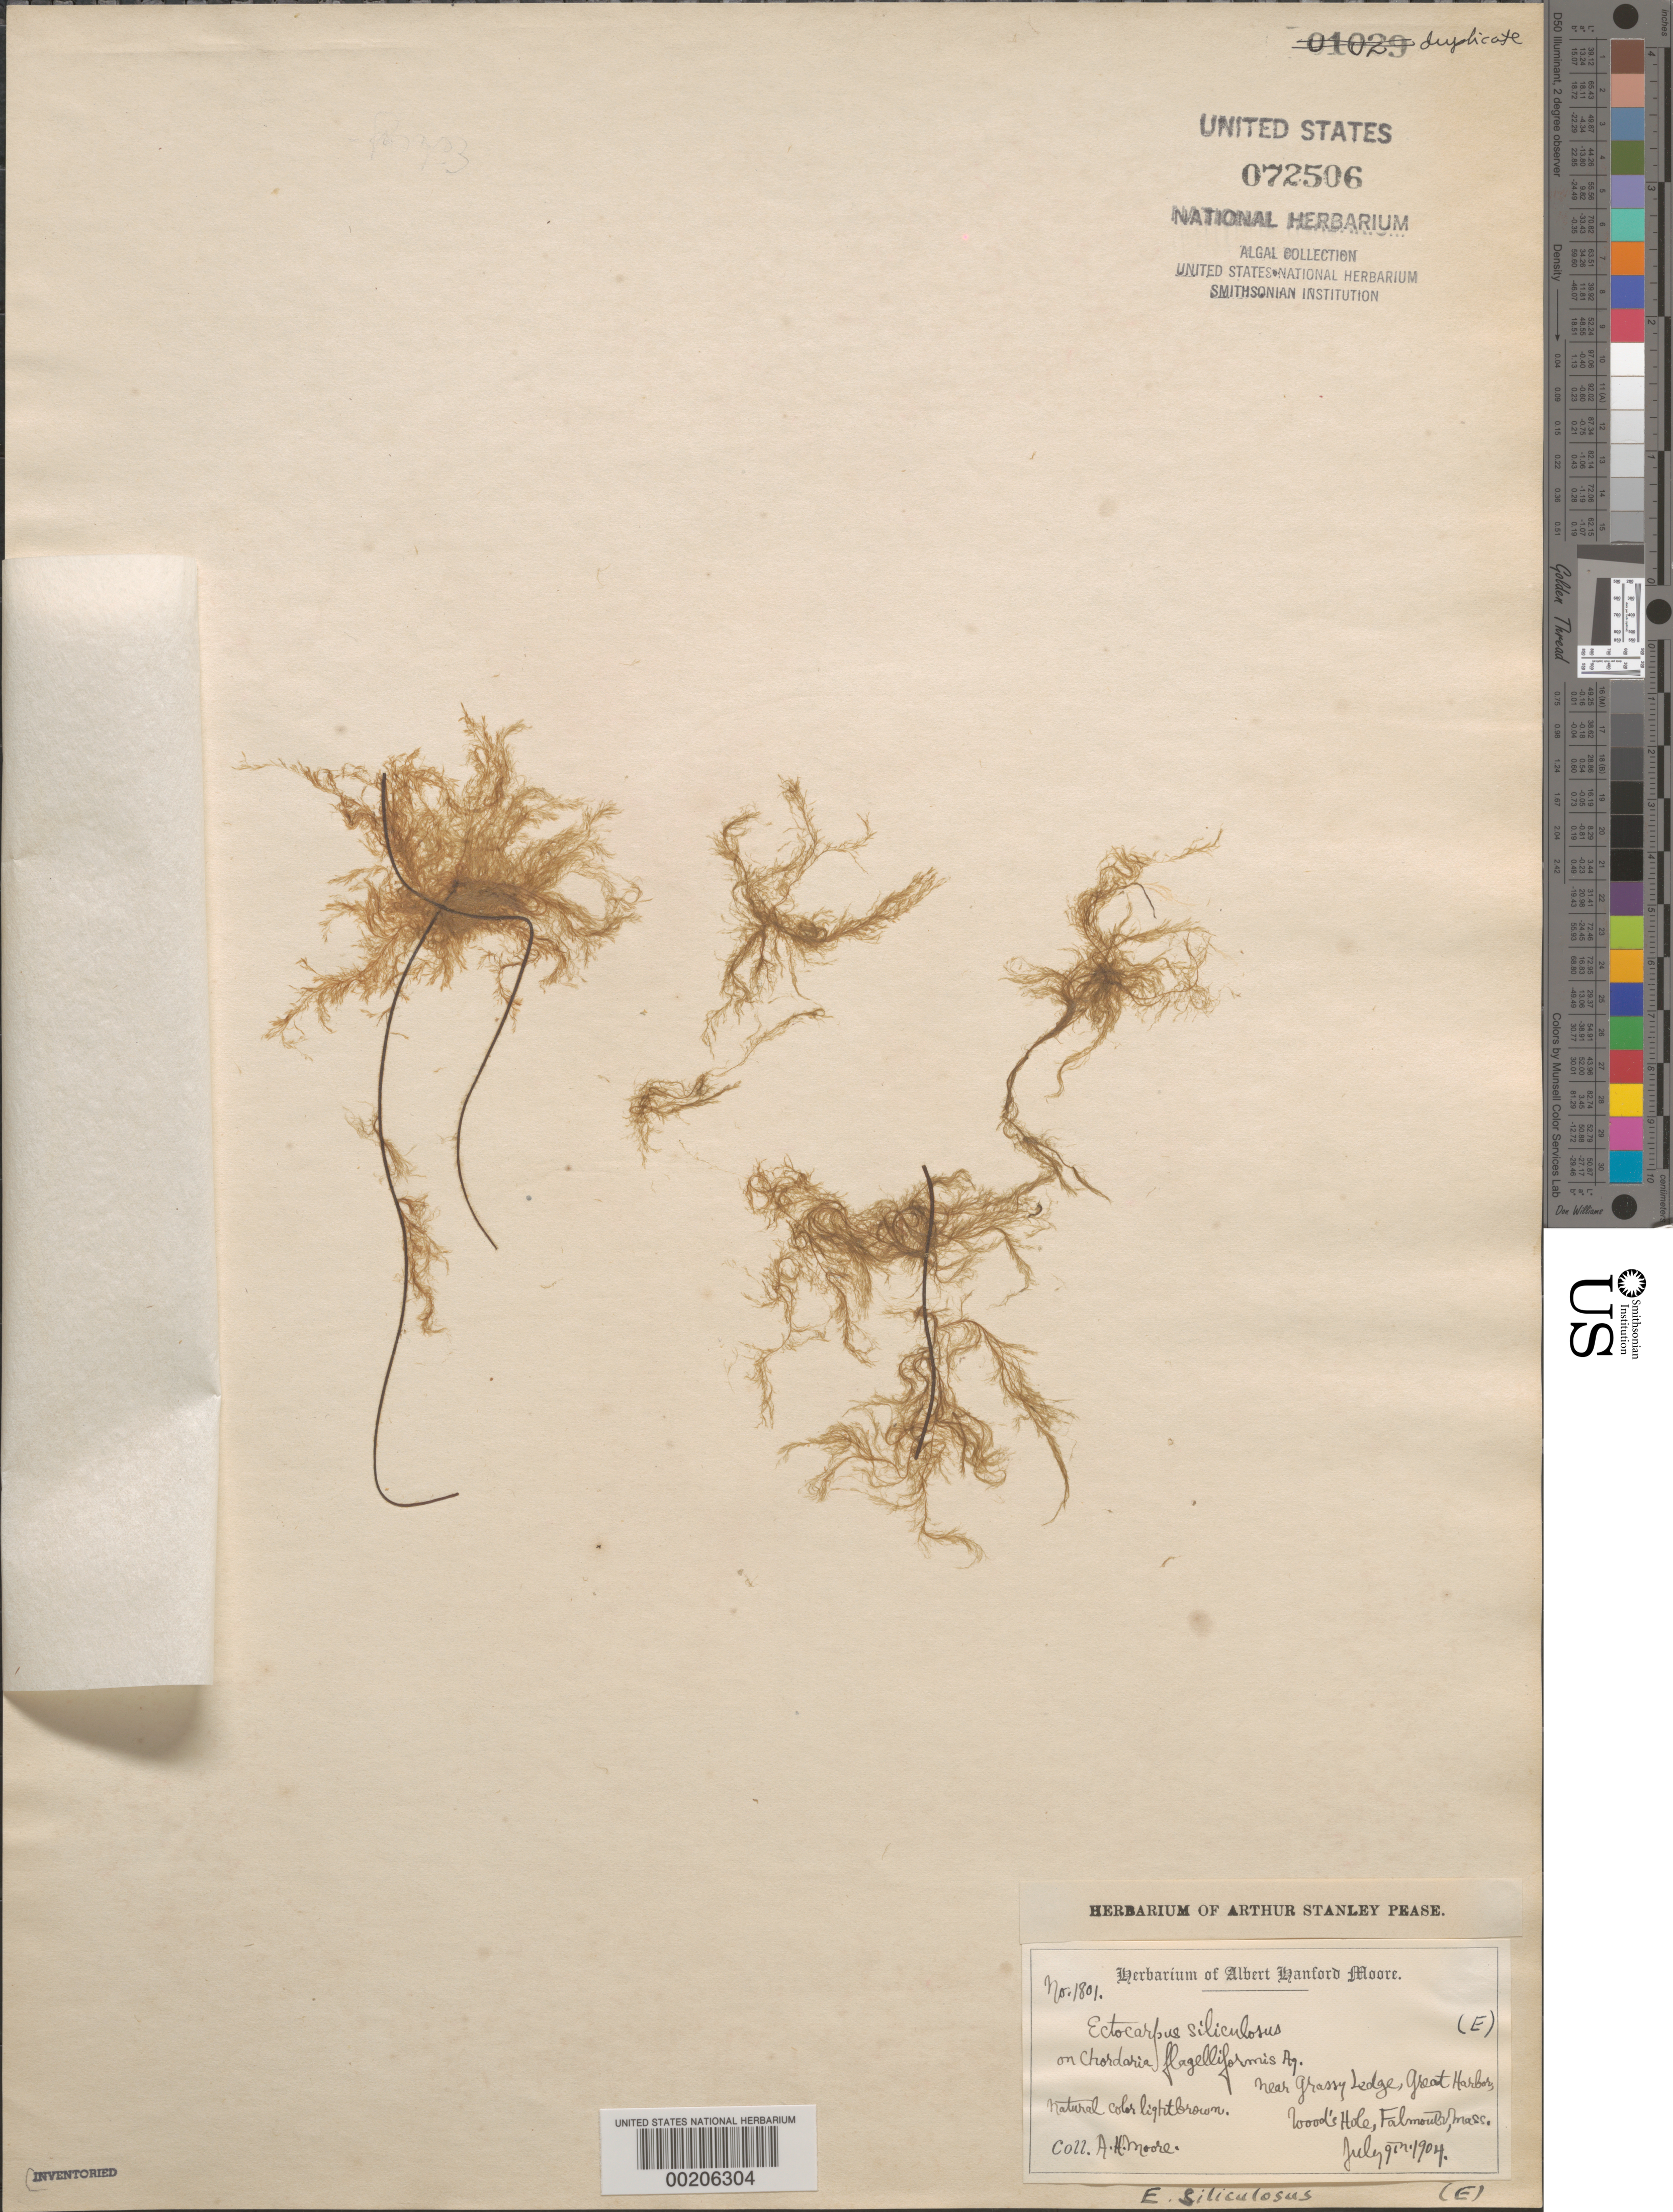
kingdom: Chromista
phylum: Ochrophyta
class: Phaeophyceae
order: Ectocarpales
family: Ectocarpaceae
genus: Ectocarpus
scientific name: Ectocarpus siliculosus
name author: (Dillwyn) Lyngbye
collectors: A. H. Moore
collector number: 1801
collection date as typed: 09 Jul 1904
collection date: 1904-07-09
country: United States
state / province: Massachusetts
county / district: Barnstable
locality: Woods Hole, Great Harbor, near Grassy Ledge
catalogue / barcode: US 72506